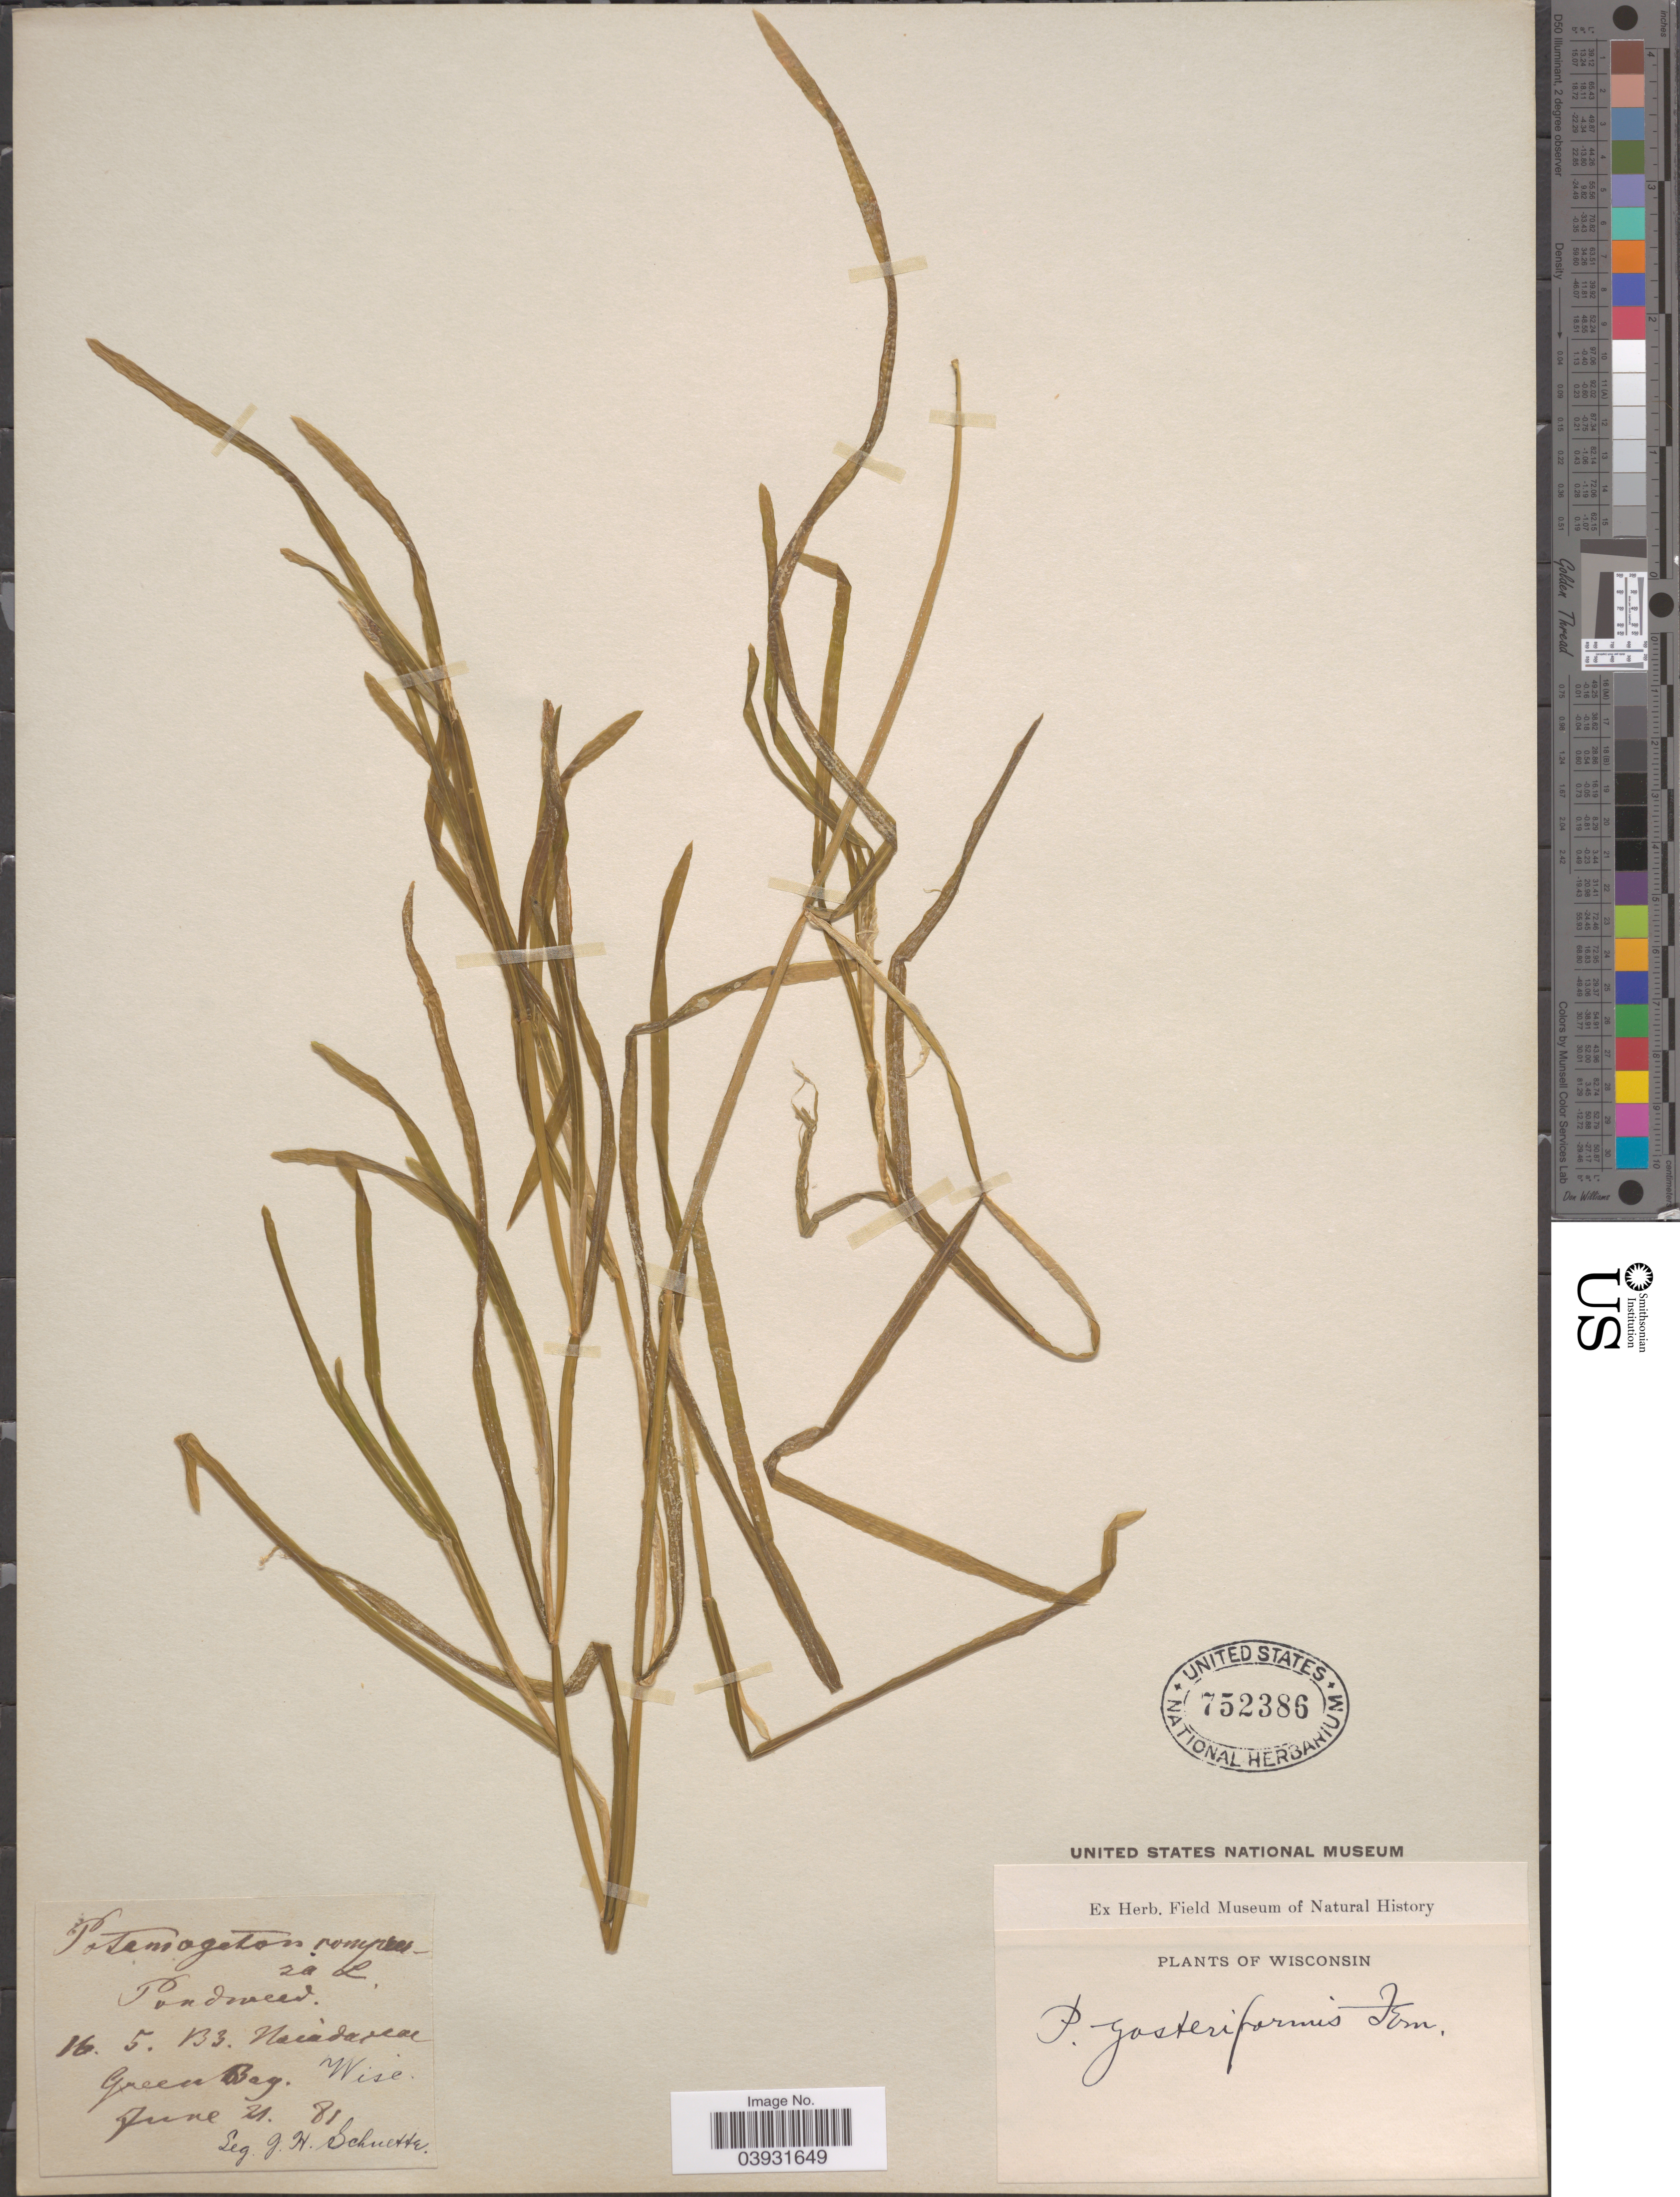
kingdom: Plantae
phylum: Tracheophyta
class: Liliopsida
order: Alismatales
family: Potamogetonaceae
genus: Potamogeton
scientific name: Potamogeton zosterifolius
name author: Schumach.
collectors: J. Schutte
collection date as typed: Transcribed d/m/y: 21/6/81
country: United States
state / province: Wisconsin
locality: Green Bay. Wise.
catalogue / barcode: US 752386